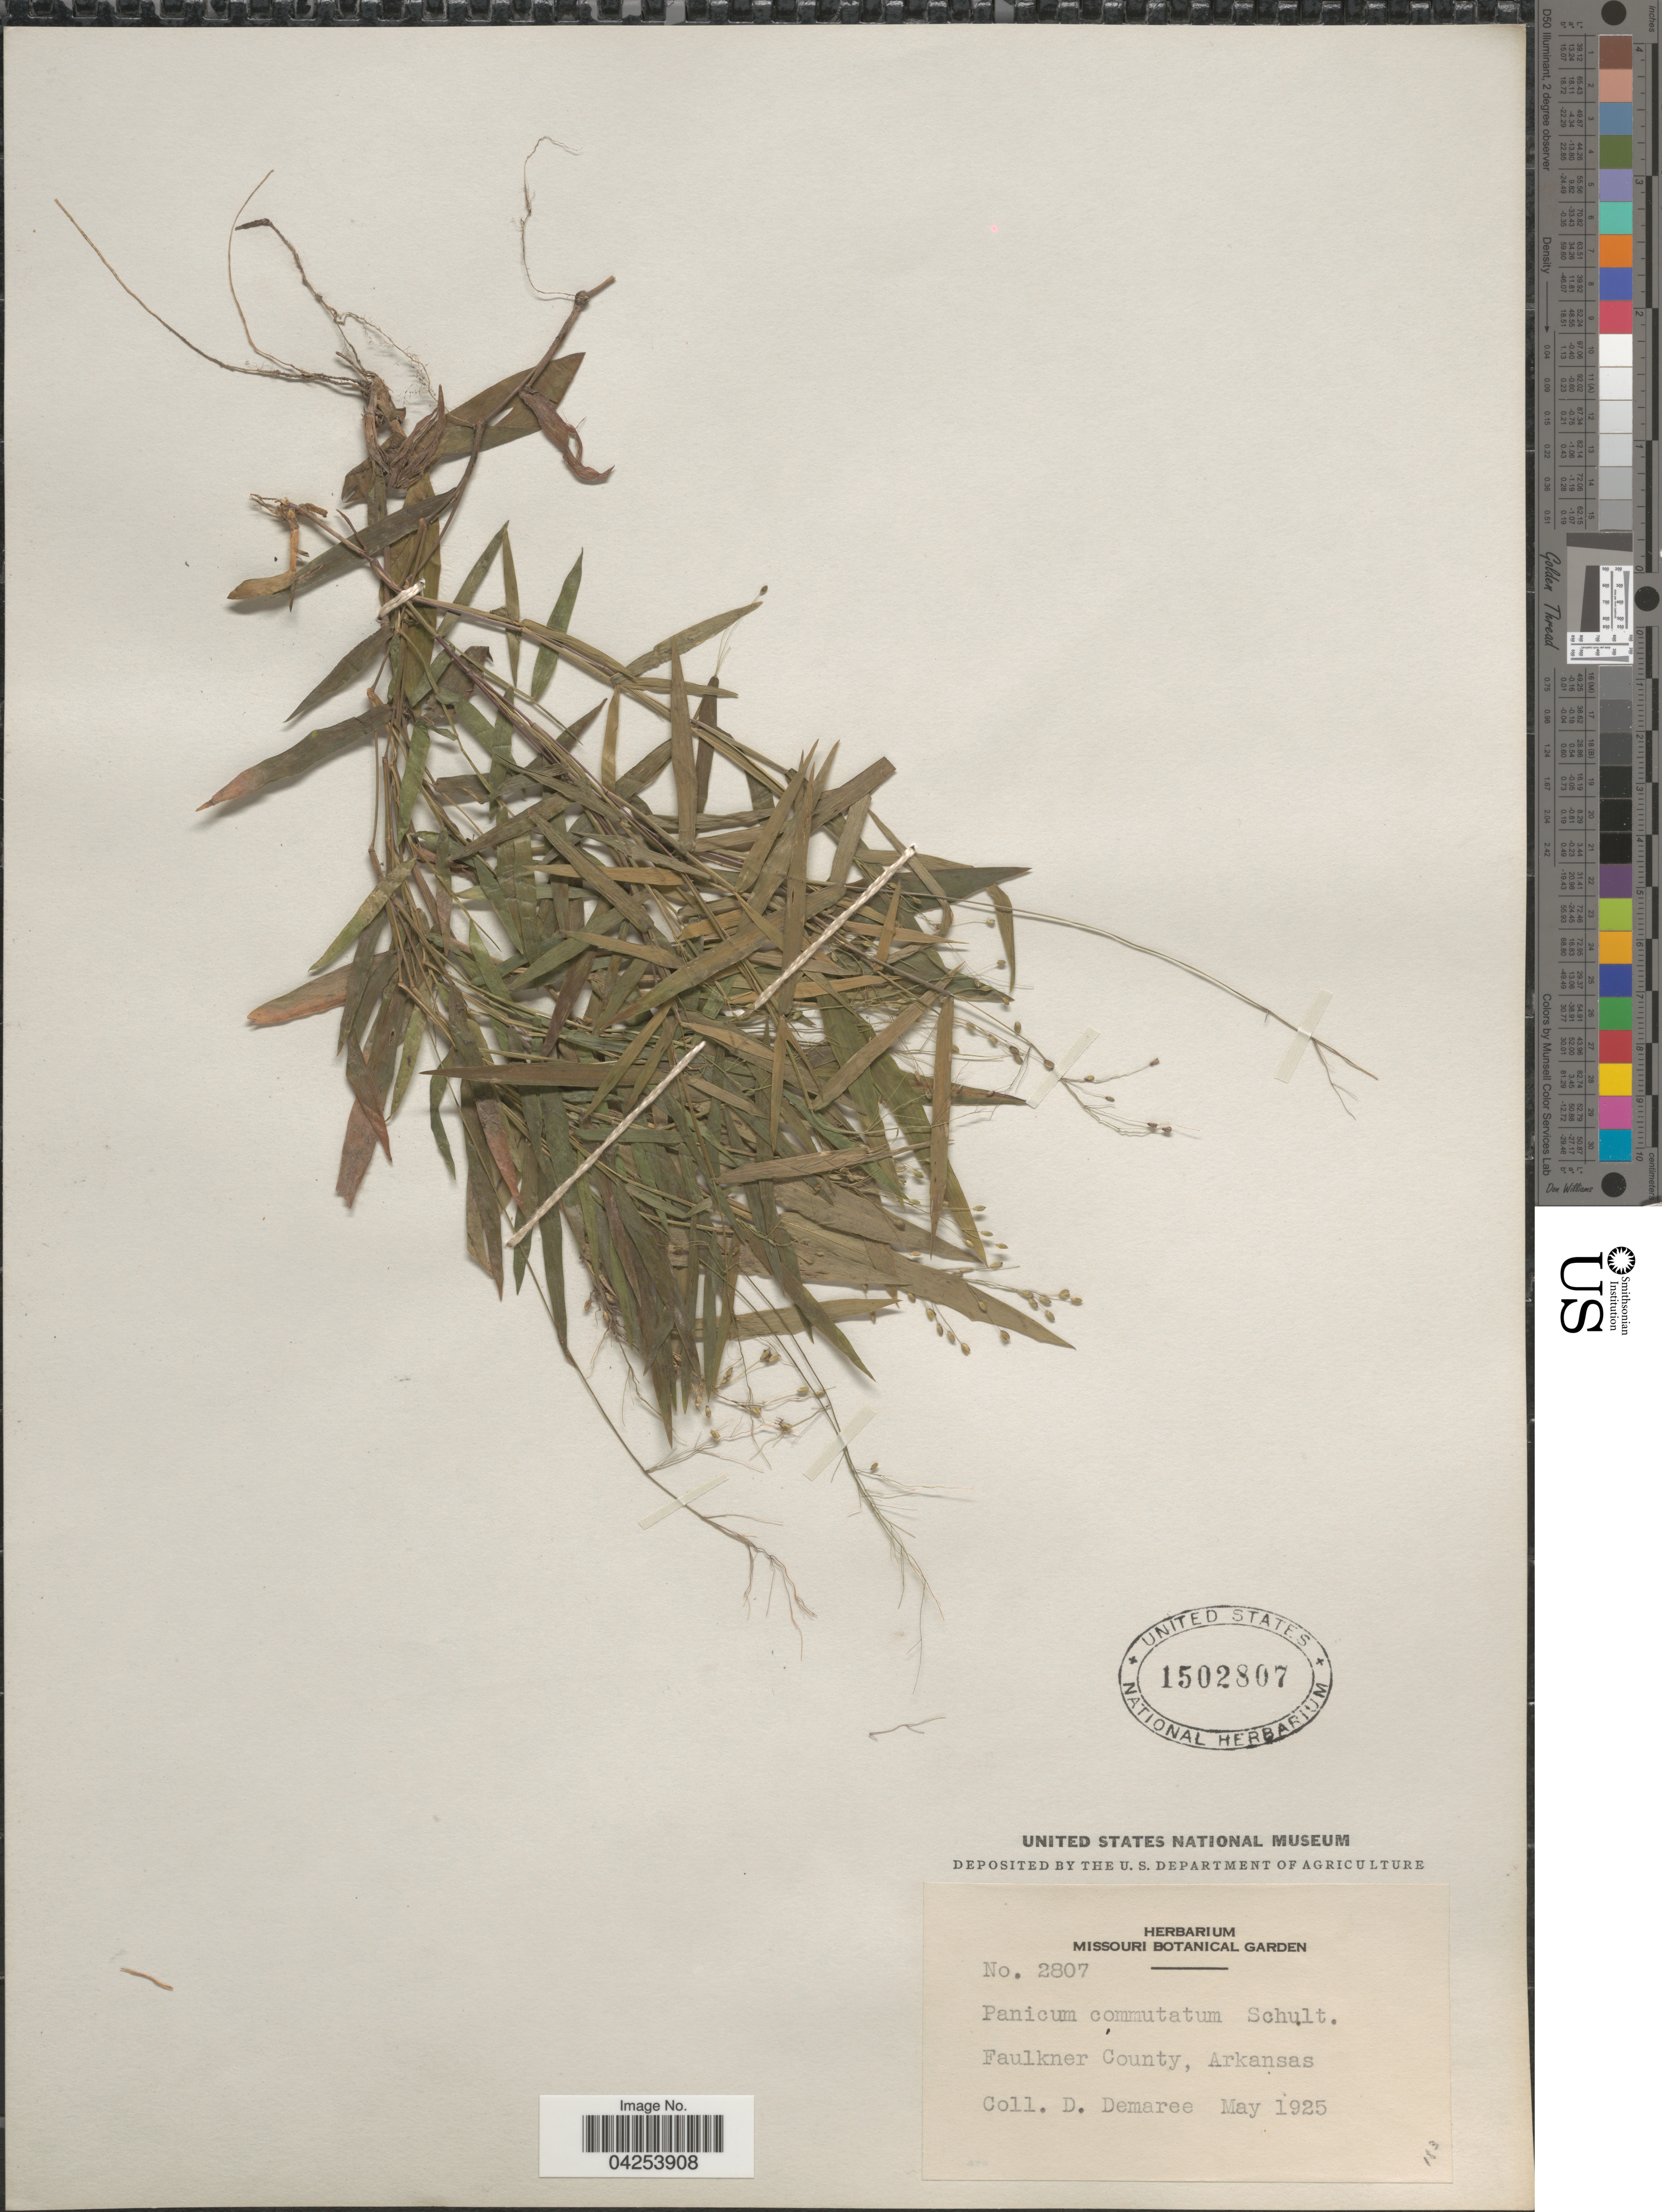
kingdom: Plantae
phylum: Tracheophyta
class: Liliopsida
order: Poales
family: Poaceae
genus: Dichanthelium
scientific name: Dichanthelium commutatum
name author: (Schult.) Gould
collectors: D. Demaree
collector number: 2807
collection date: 1925-05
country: United States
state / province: Arkansas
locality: Faulkner County.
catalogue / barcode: US 1502807